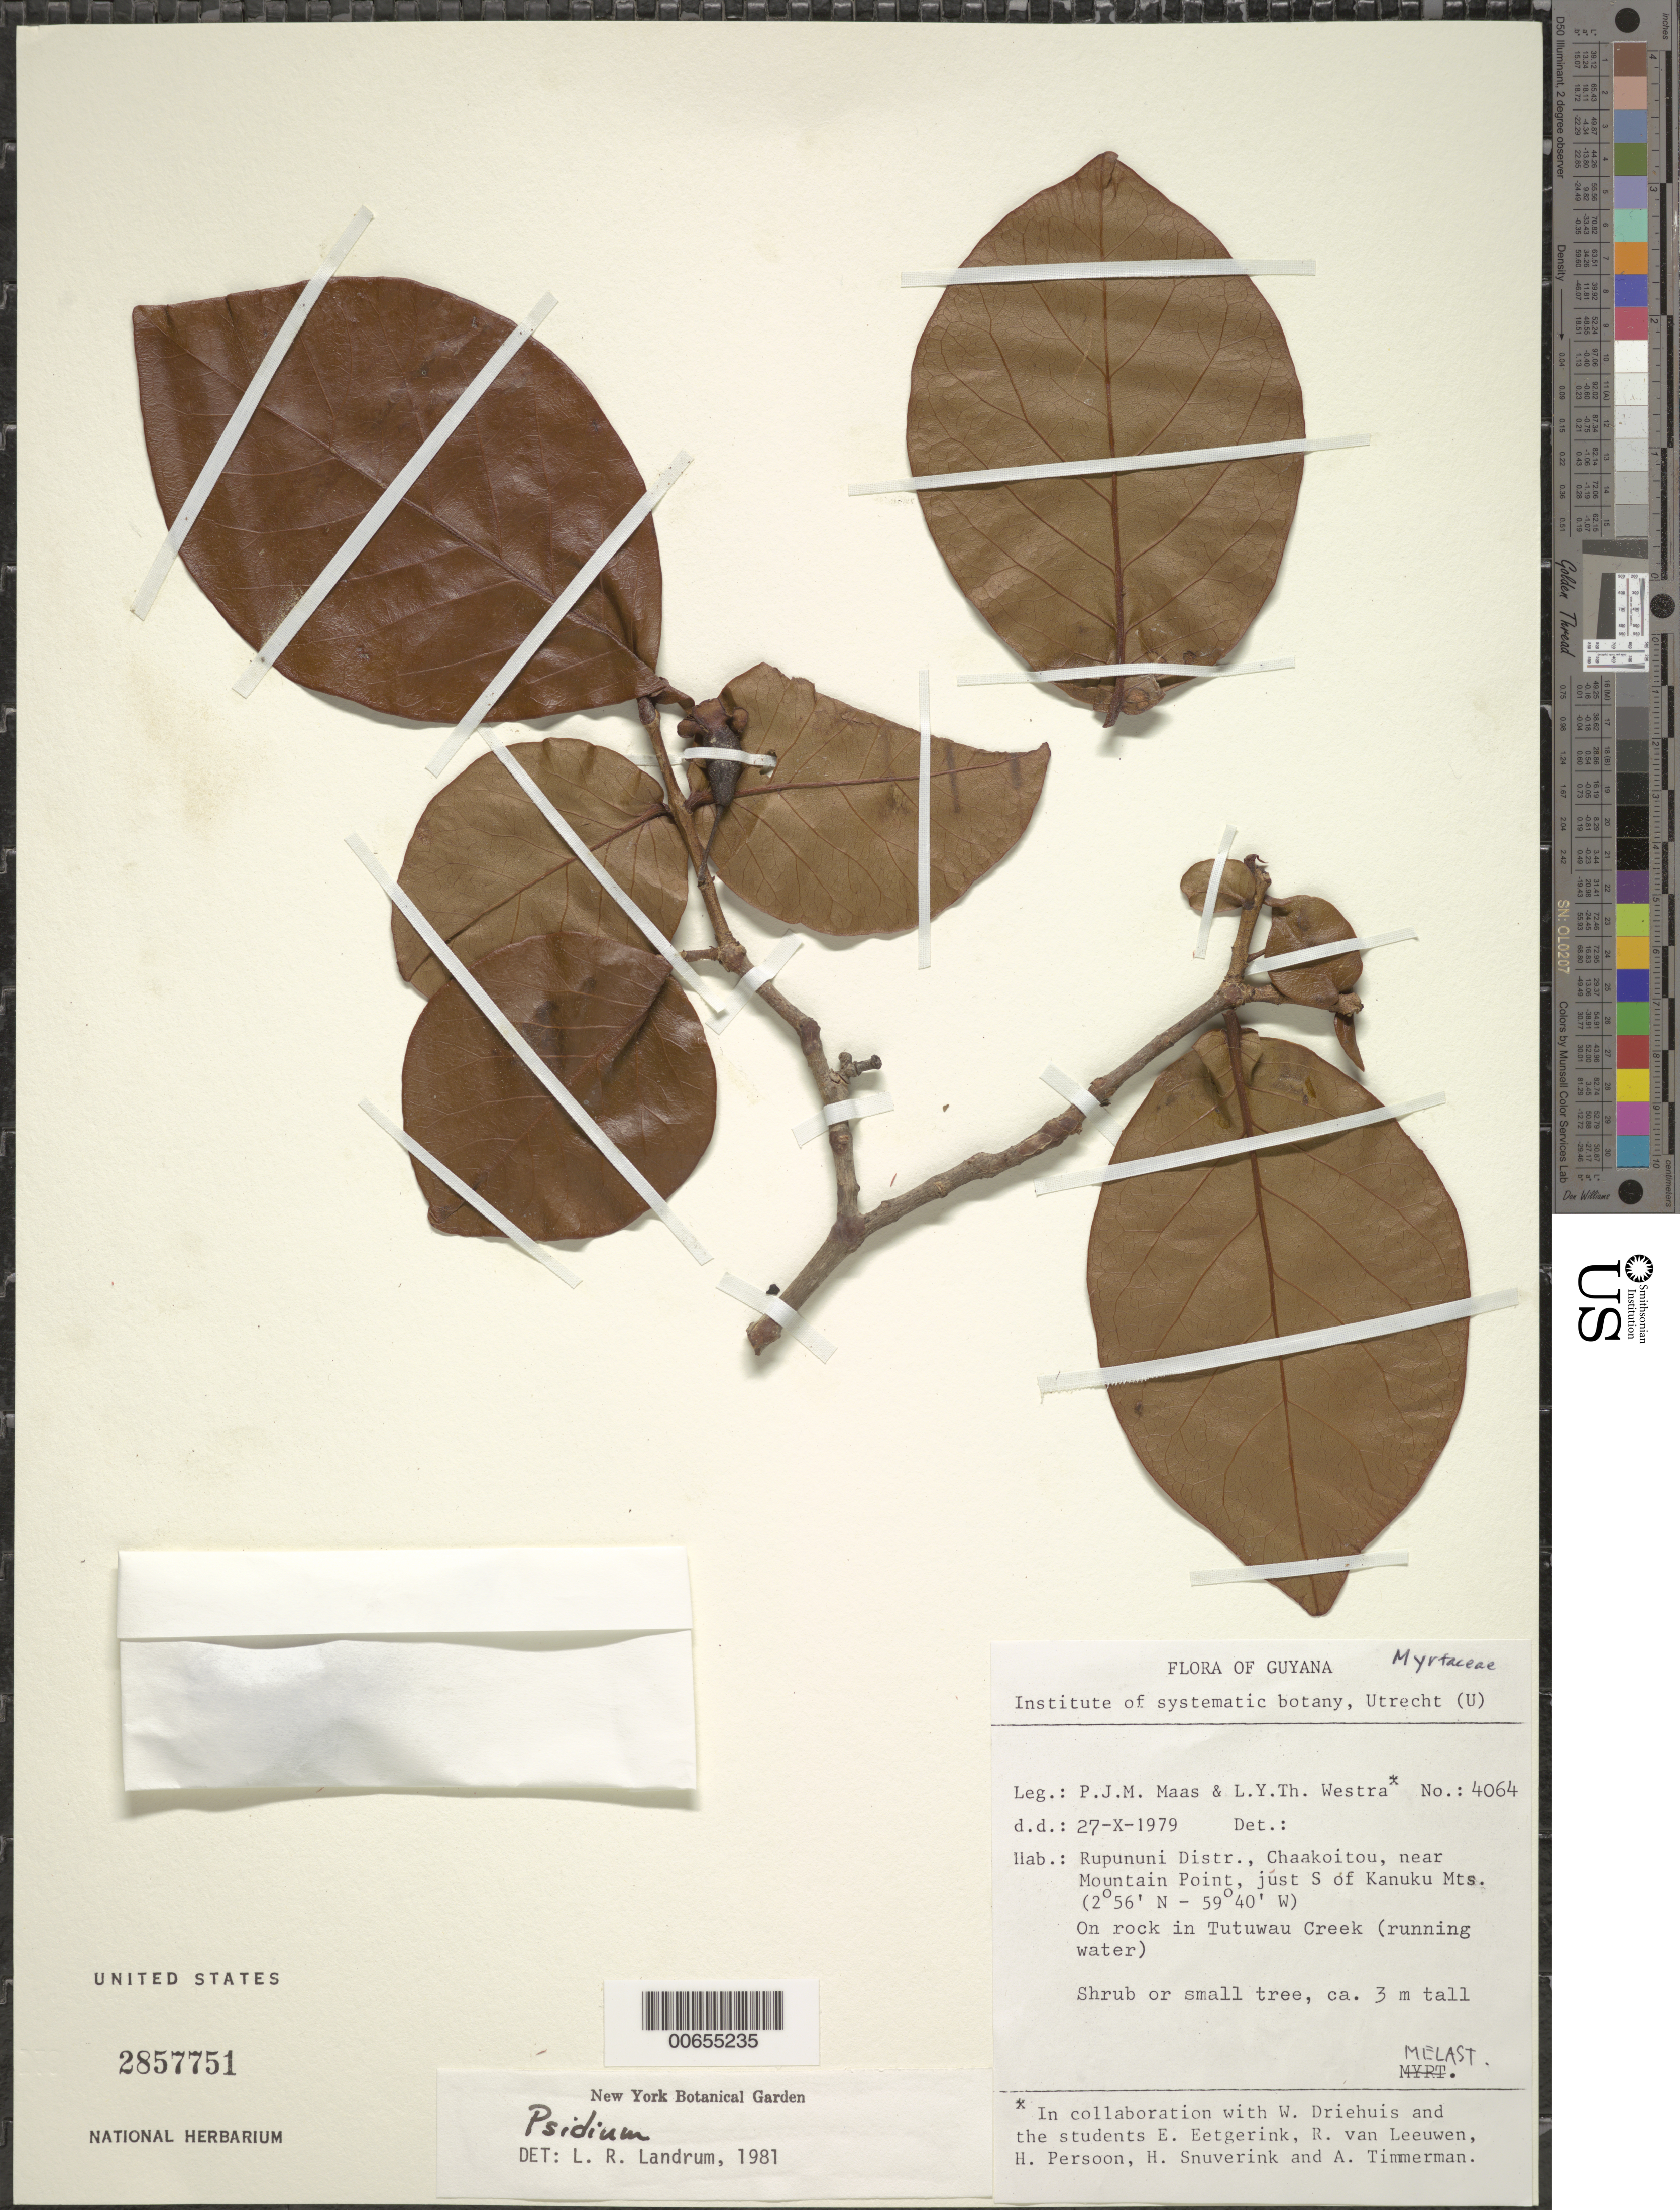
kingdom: Plantae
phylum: Tracheophyta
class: Magnoliopsida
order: Myrtales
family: Myrtaceae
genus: Psidium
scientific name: Psidium sp.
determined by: Landrum, L. R.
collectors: P. Maas & L. Y. T. Westra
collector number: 4064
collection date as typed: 27-Oct-79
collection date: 1979-10-27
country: Guyana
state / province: U. Takutu-U. Essequibo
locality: Chaakoitou, Tutuwau Creek, near Mt. Point, S of Kanuku Mts., Rupununi Dist.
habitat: On rock in creek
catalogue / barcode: US 2857751